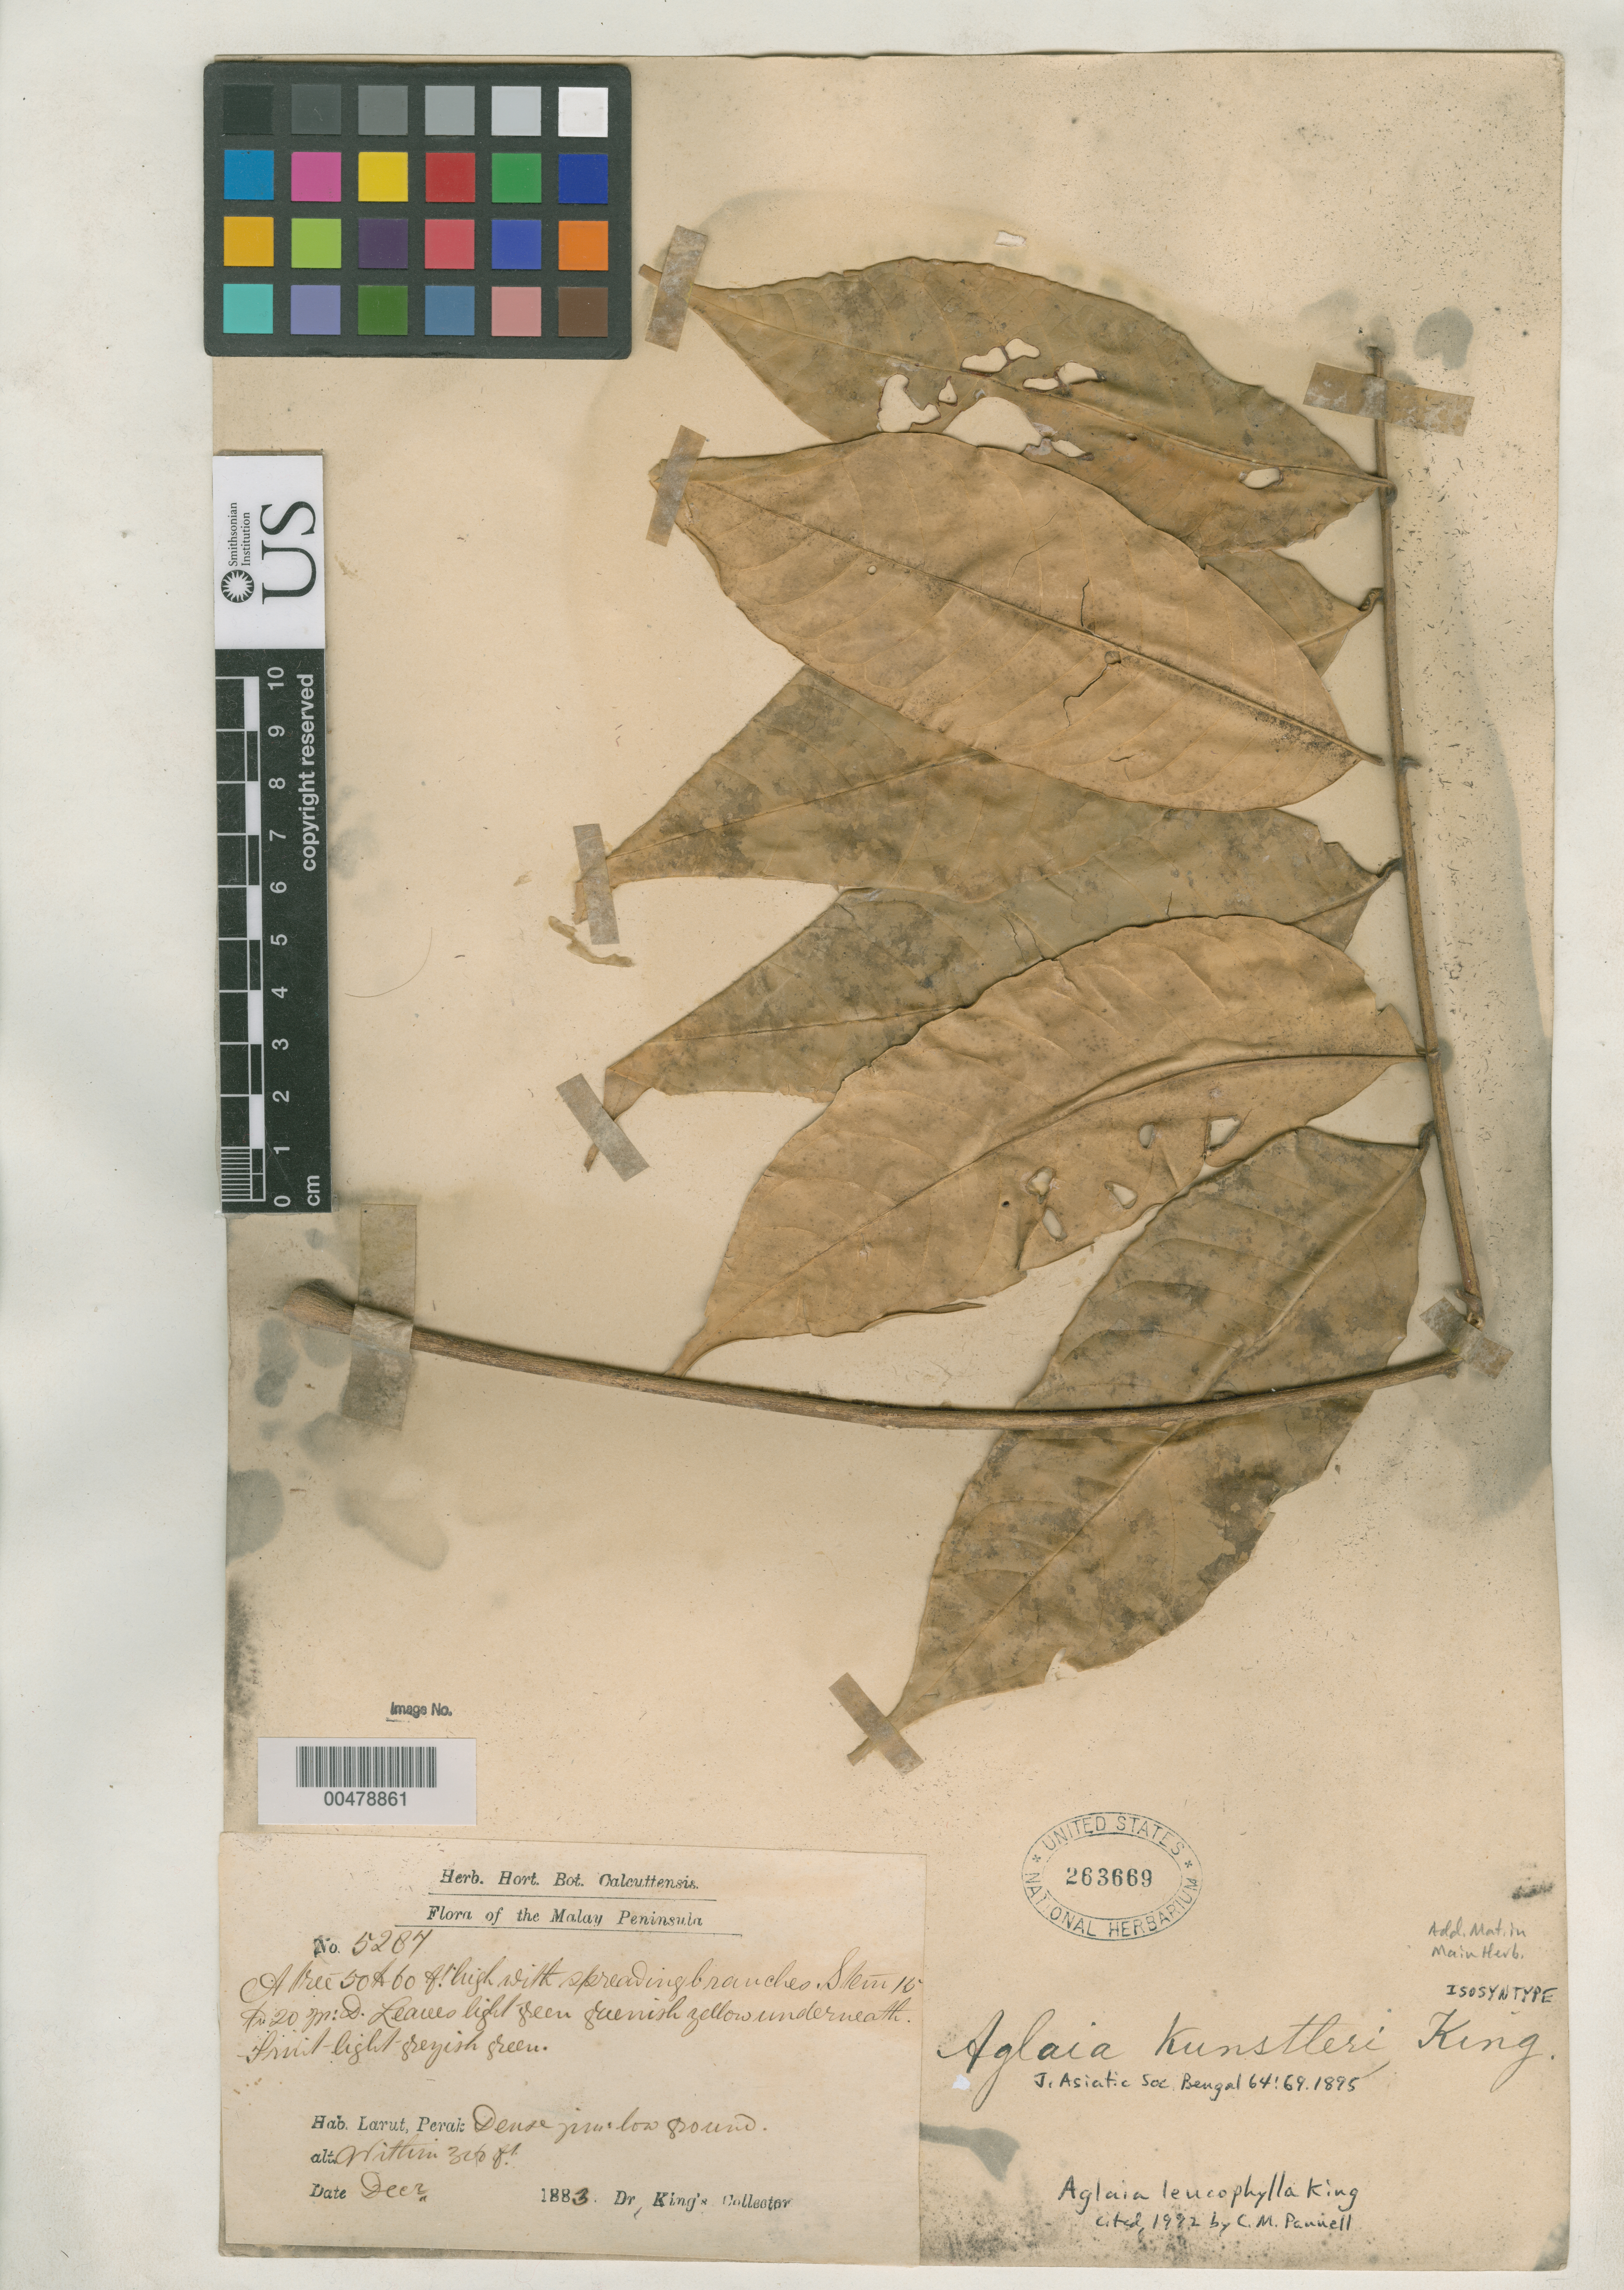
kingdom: Plantae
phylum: Tracheophyta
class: Magnoliopsida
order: Sapindales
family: Meliaceae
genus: Aglaia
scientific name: Aglaia kunstleri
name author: King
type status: Isosyntype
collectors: Dr. King's collector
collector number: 5287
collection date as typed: Dec 1883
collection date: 1883-12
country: Malaysia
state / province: Perak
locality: Larut. [Malay Peninsula]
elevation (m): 91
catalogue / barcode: US 263669